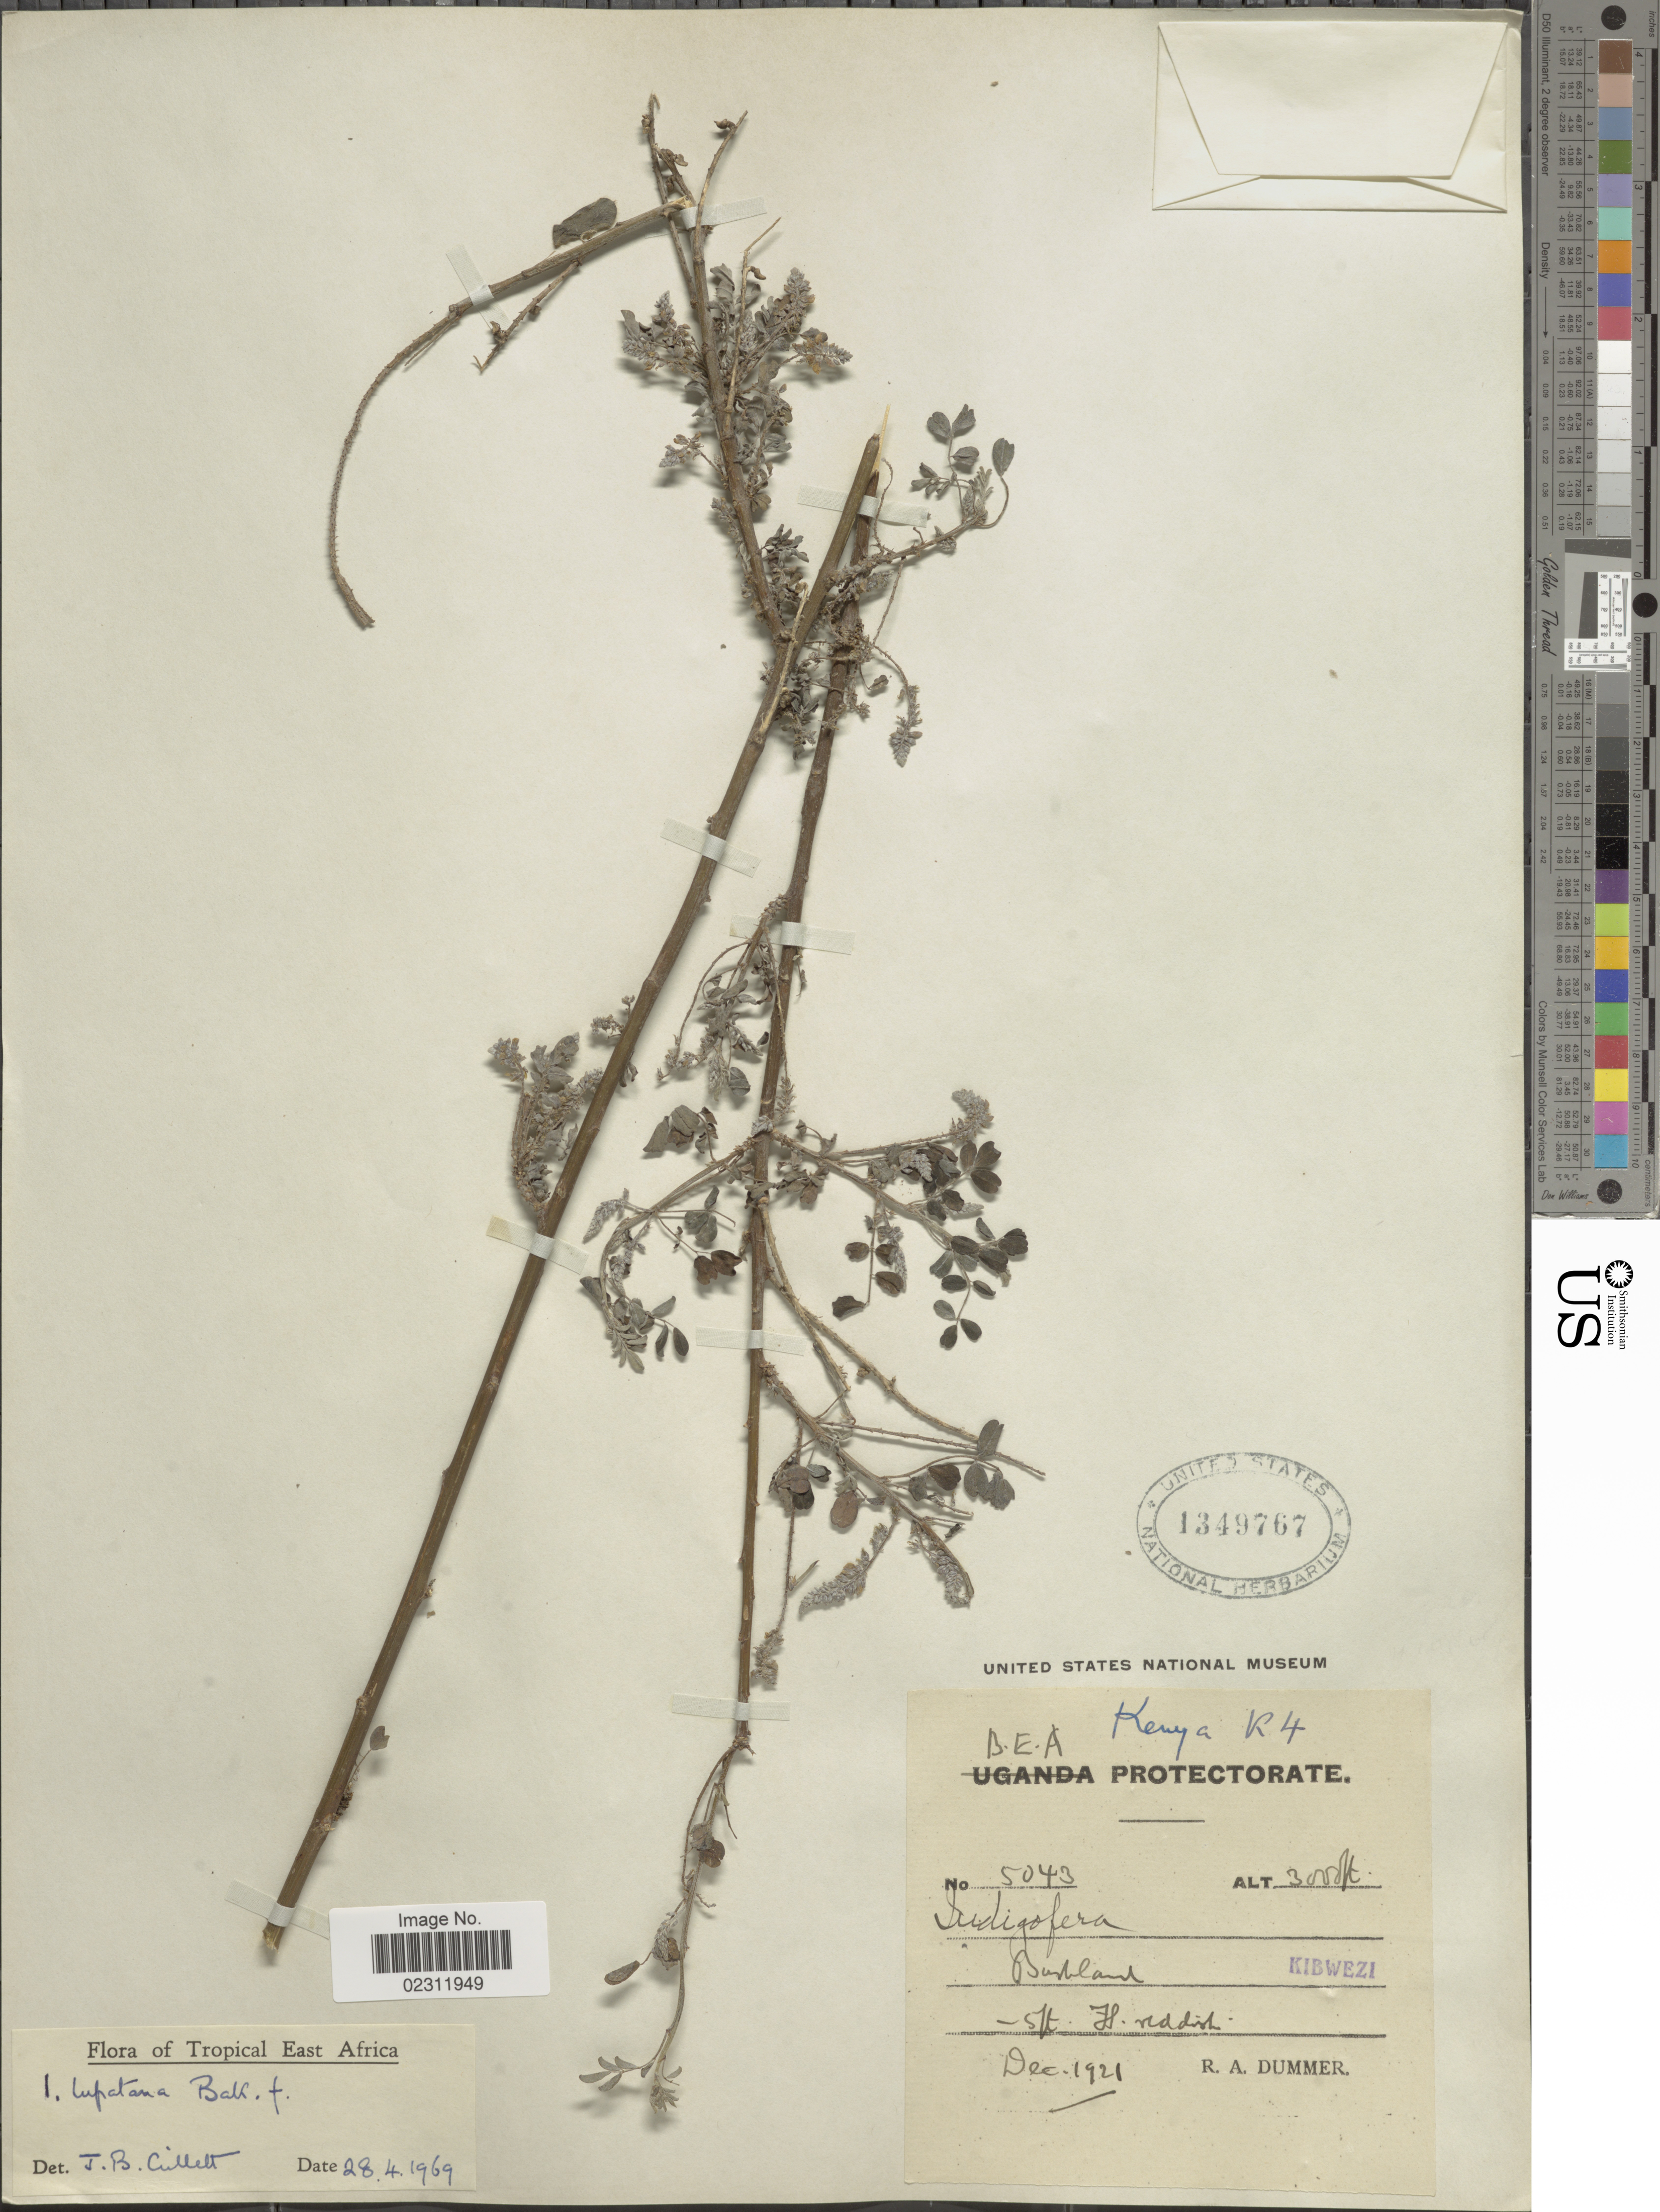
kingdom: Plantae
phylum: Tracheophyta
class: Magnoliopsida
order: Fabales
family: Fabaceae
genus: Indigofera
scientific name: Indigofera lupatana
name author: Baker f.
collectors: R. Dümmer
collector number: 5043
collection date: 1921-12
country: Kenya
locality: Kenya K4, Kibwezi, Tropical East Africa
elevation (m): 914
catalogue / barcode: US 1349767